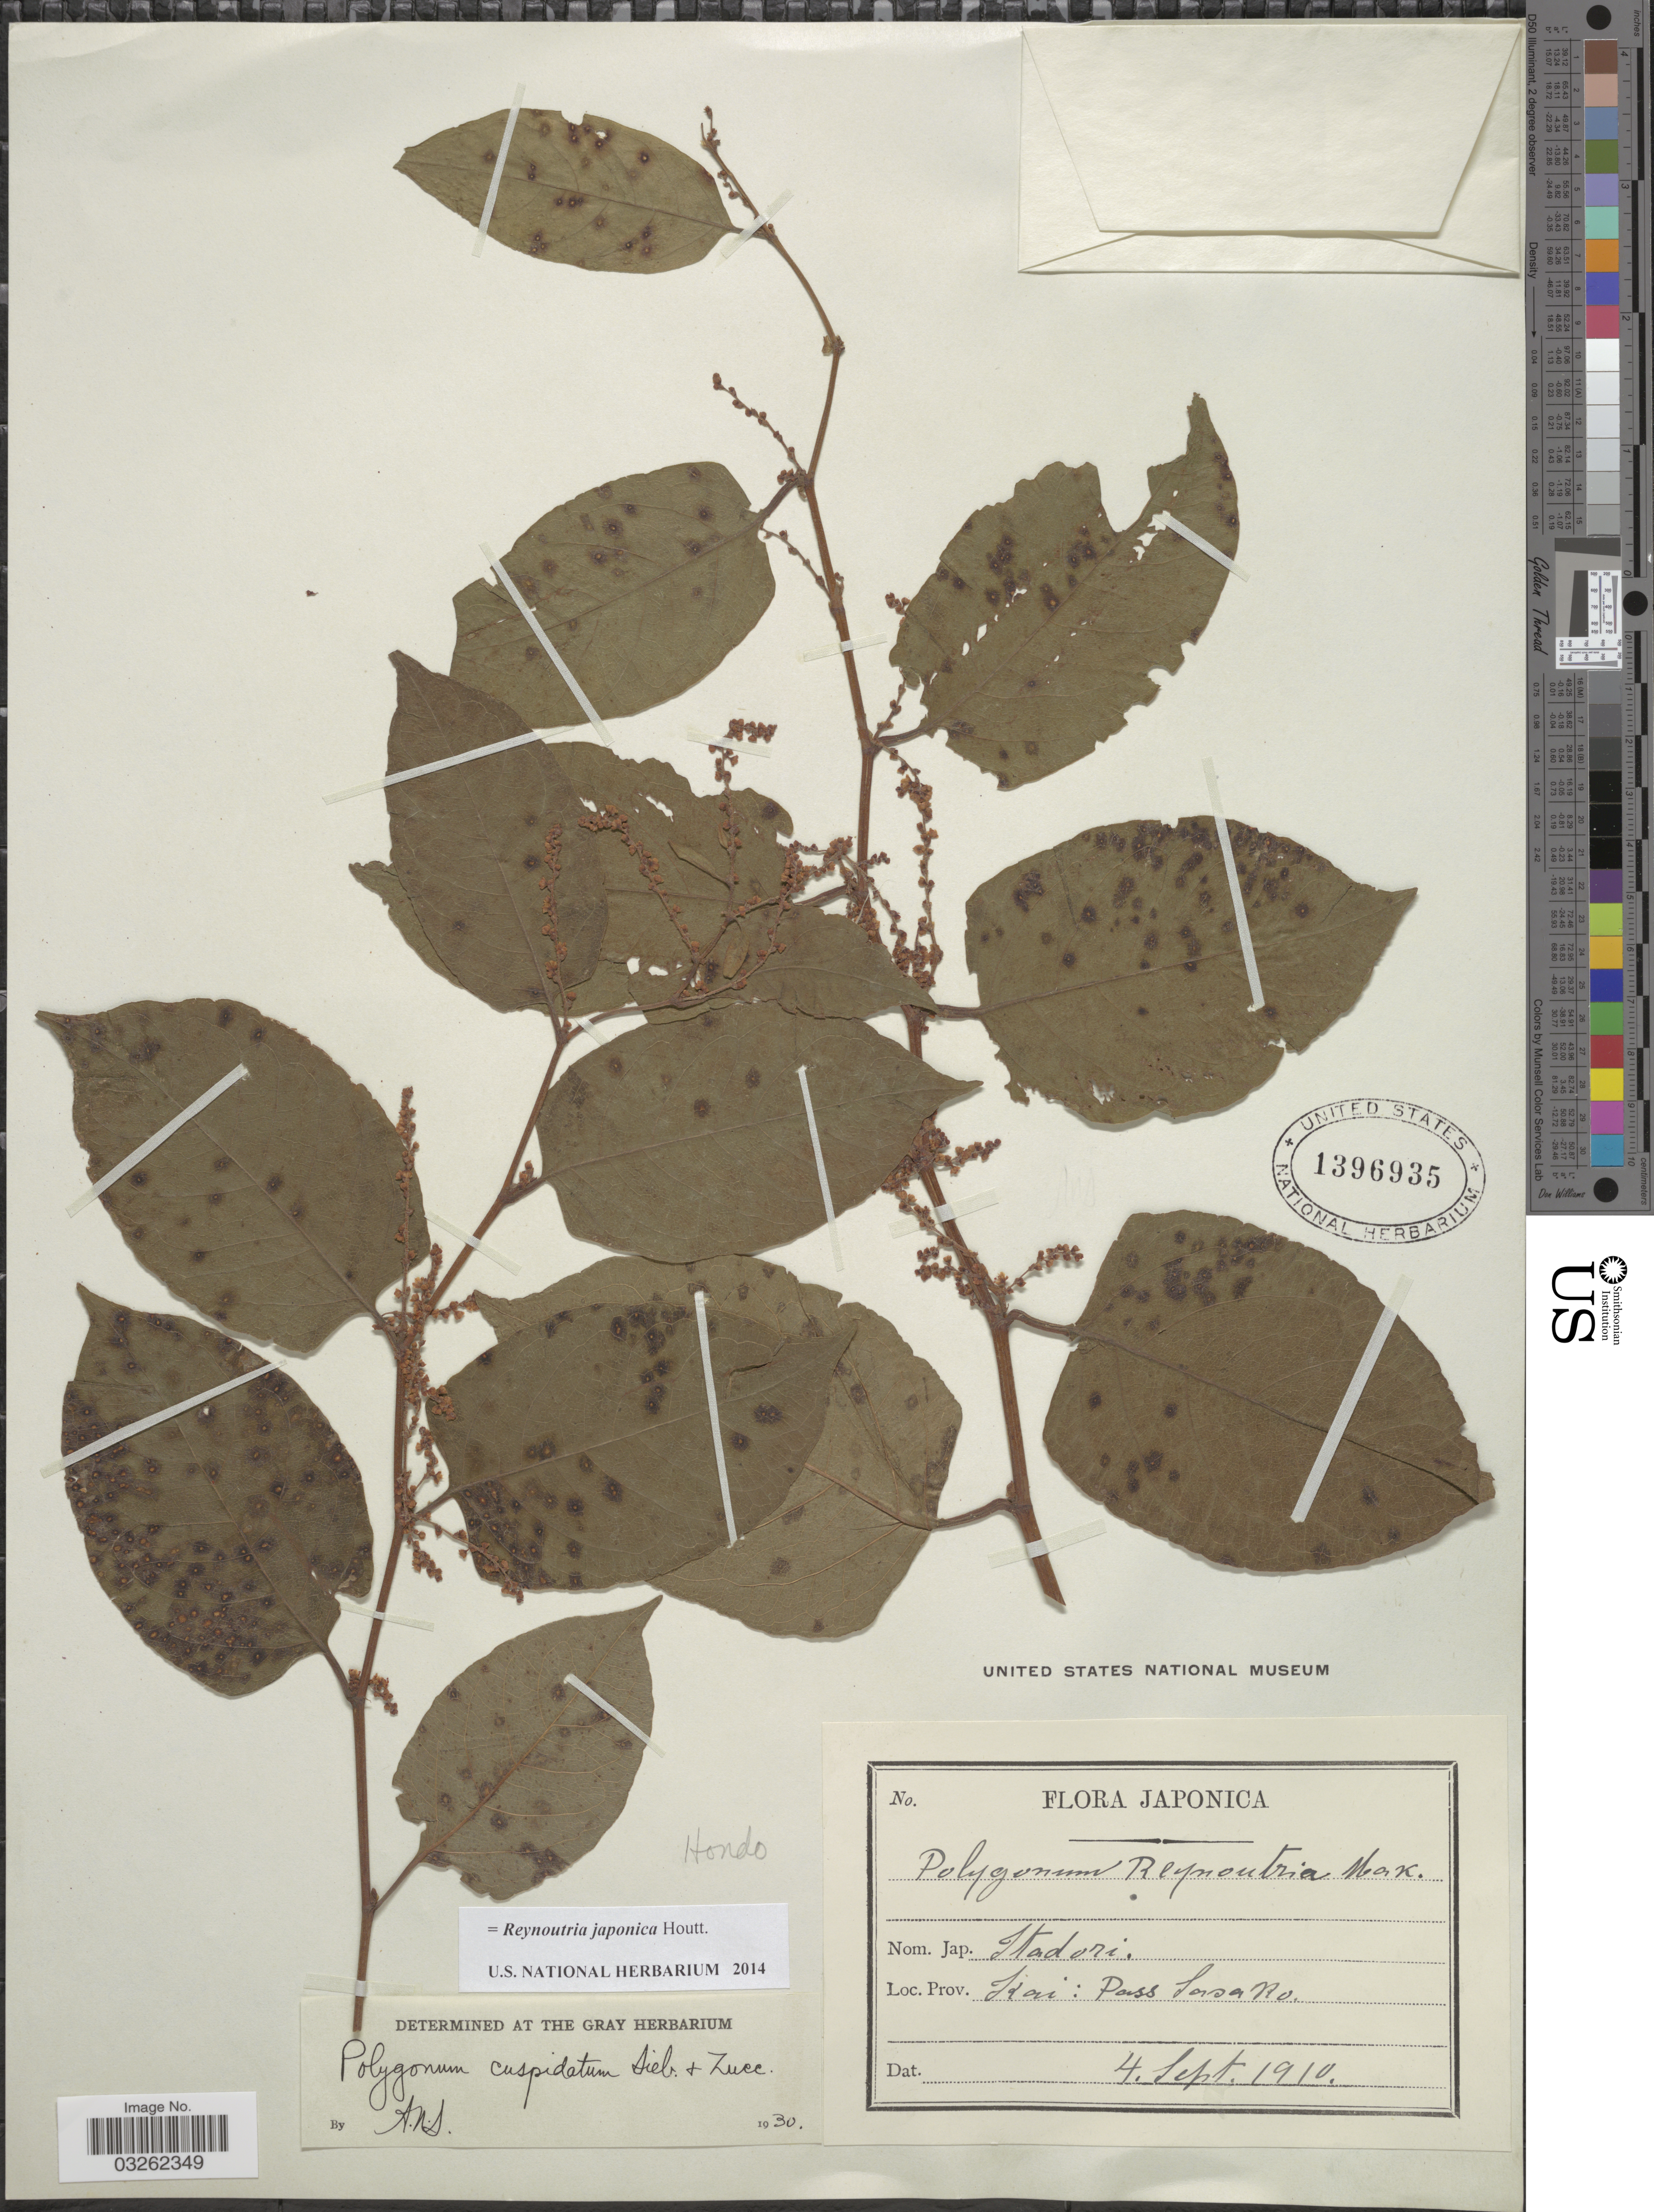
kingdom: Plantae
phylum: Tracheophyta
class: Magnoliopsida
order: Caryophyllales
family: Polygonaceae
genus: Reynoutria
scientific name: Reynoutria japonica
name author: Houtt.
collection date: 1910-09-04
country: Japan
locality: Kai: Pass Sasako. Hondo.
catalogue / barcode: US 1396935